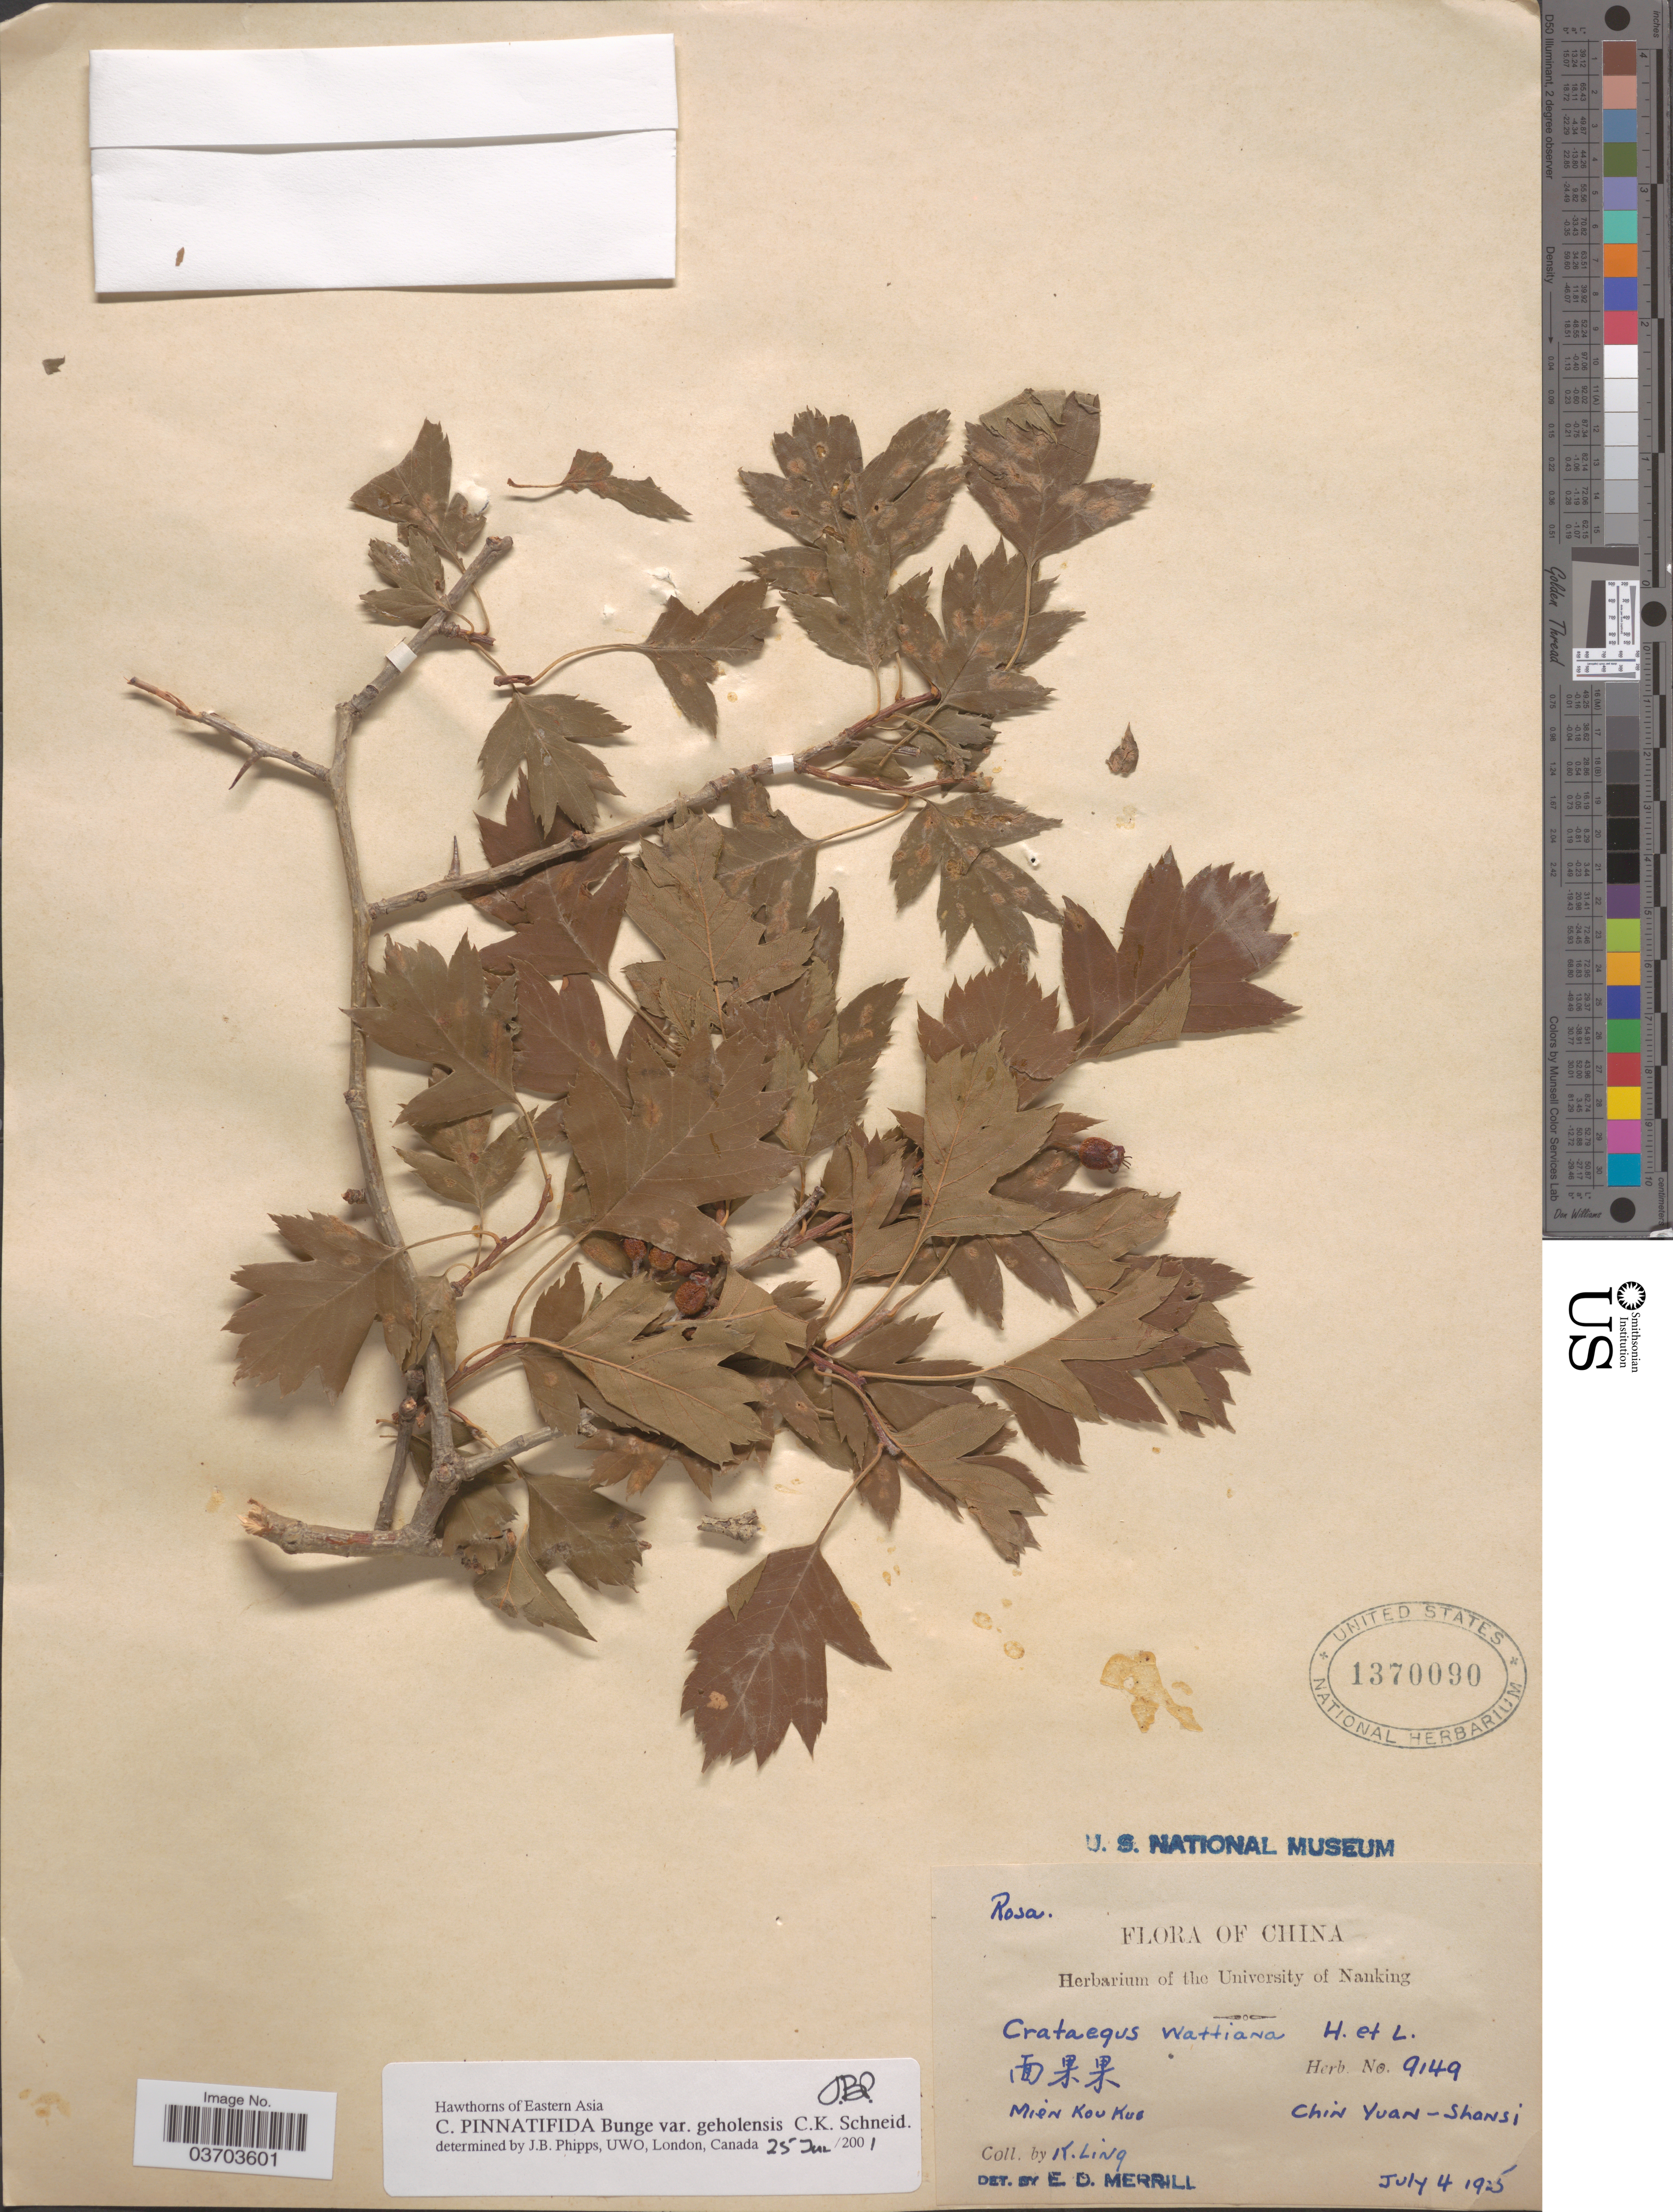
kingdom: Plantae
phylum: Tracheophyta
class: Magnoliopsida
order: Rosales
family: Rosaceae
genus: Crataegus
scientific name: Crataegus pinnatifida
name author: Bunge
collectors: K. Ling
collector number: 9149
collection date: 1925-07-04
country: China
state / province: Shanxi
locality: X Mien Kou Kou. Chin Yuan-Shansi.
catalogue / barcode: US 1370090